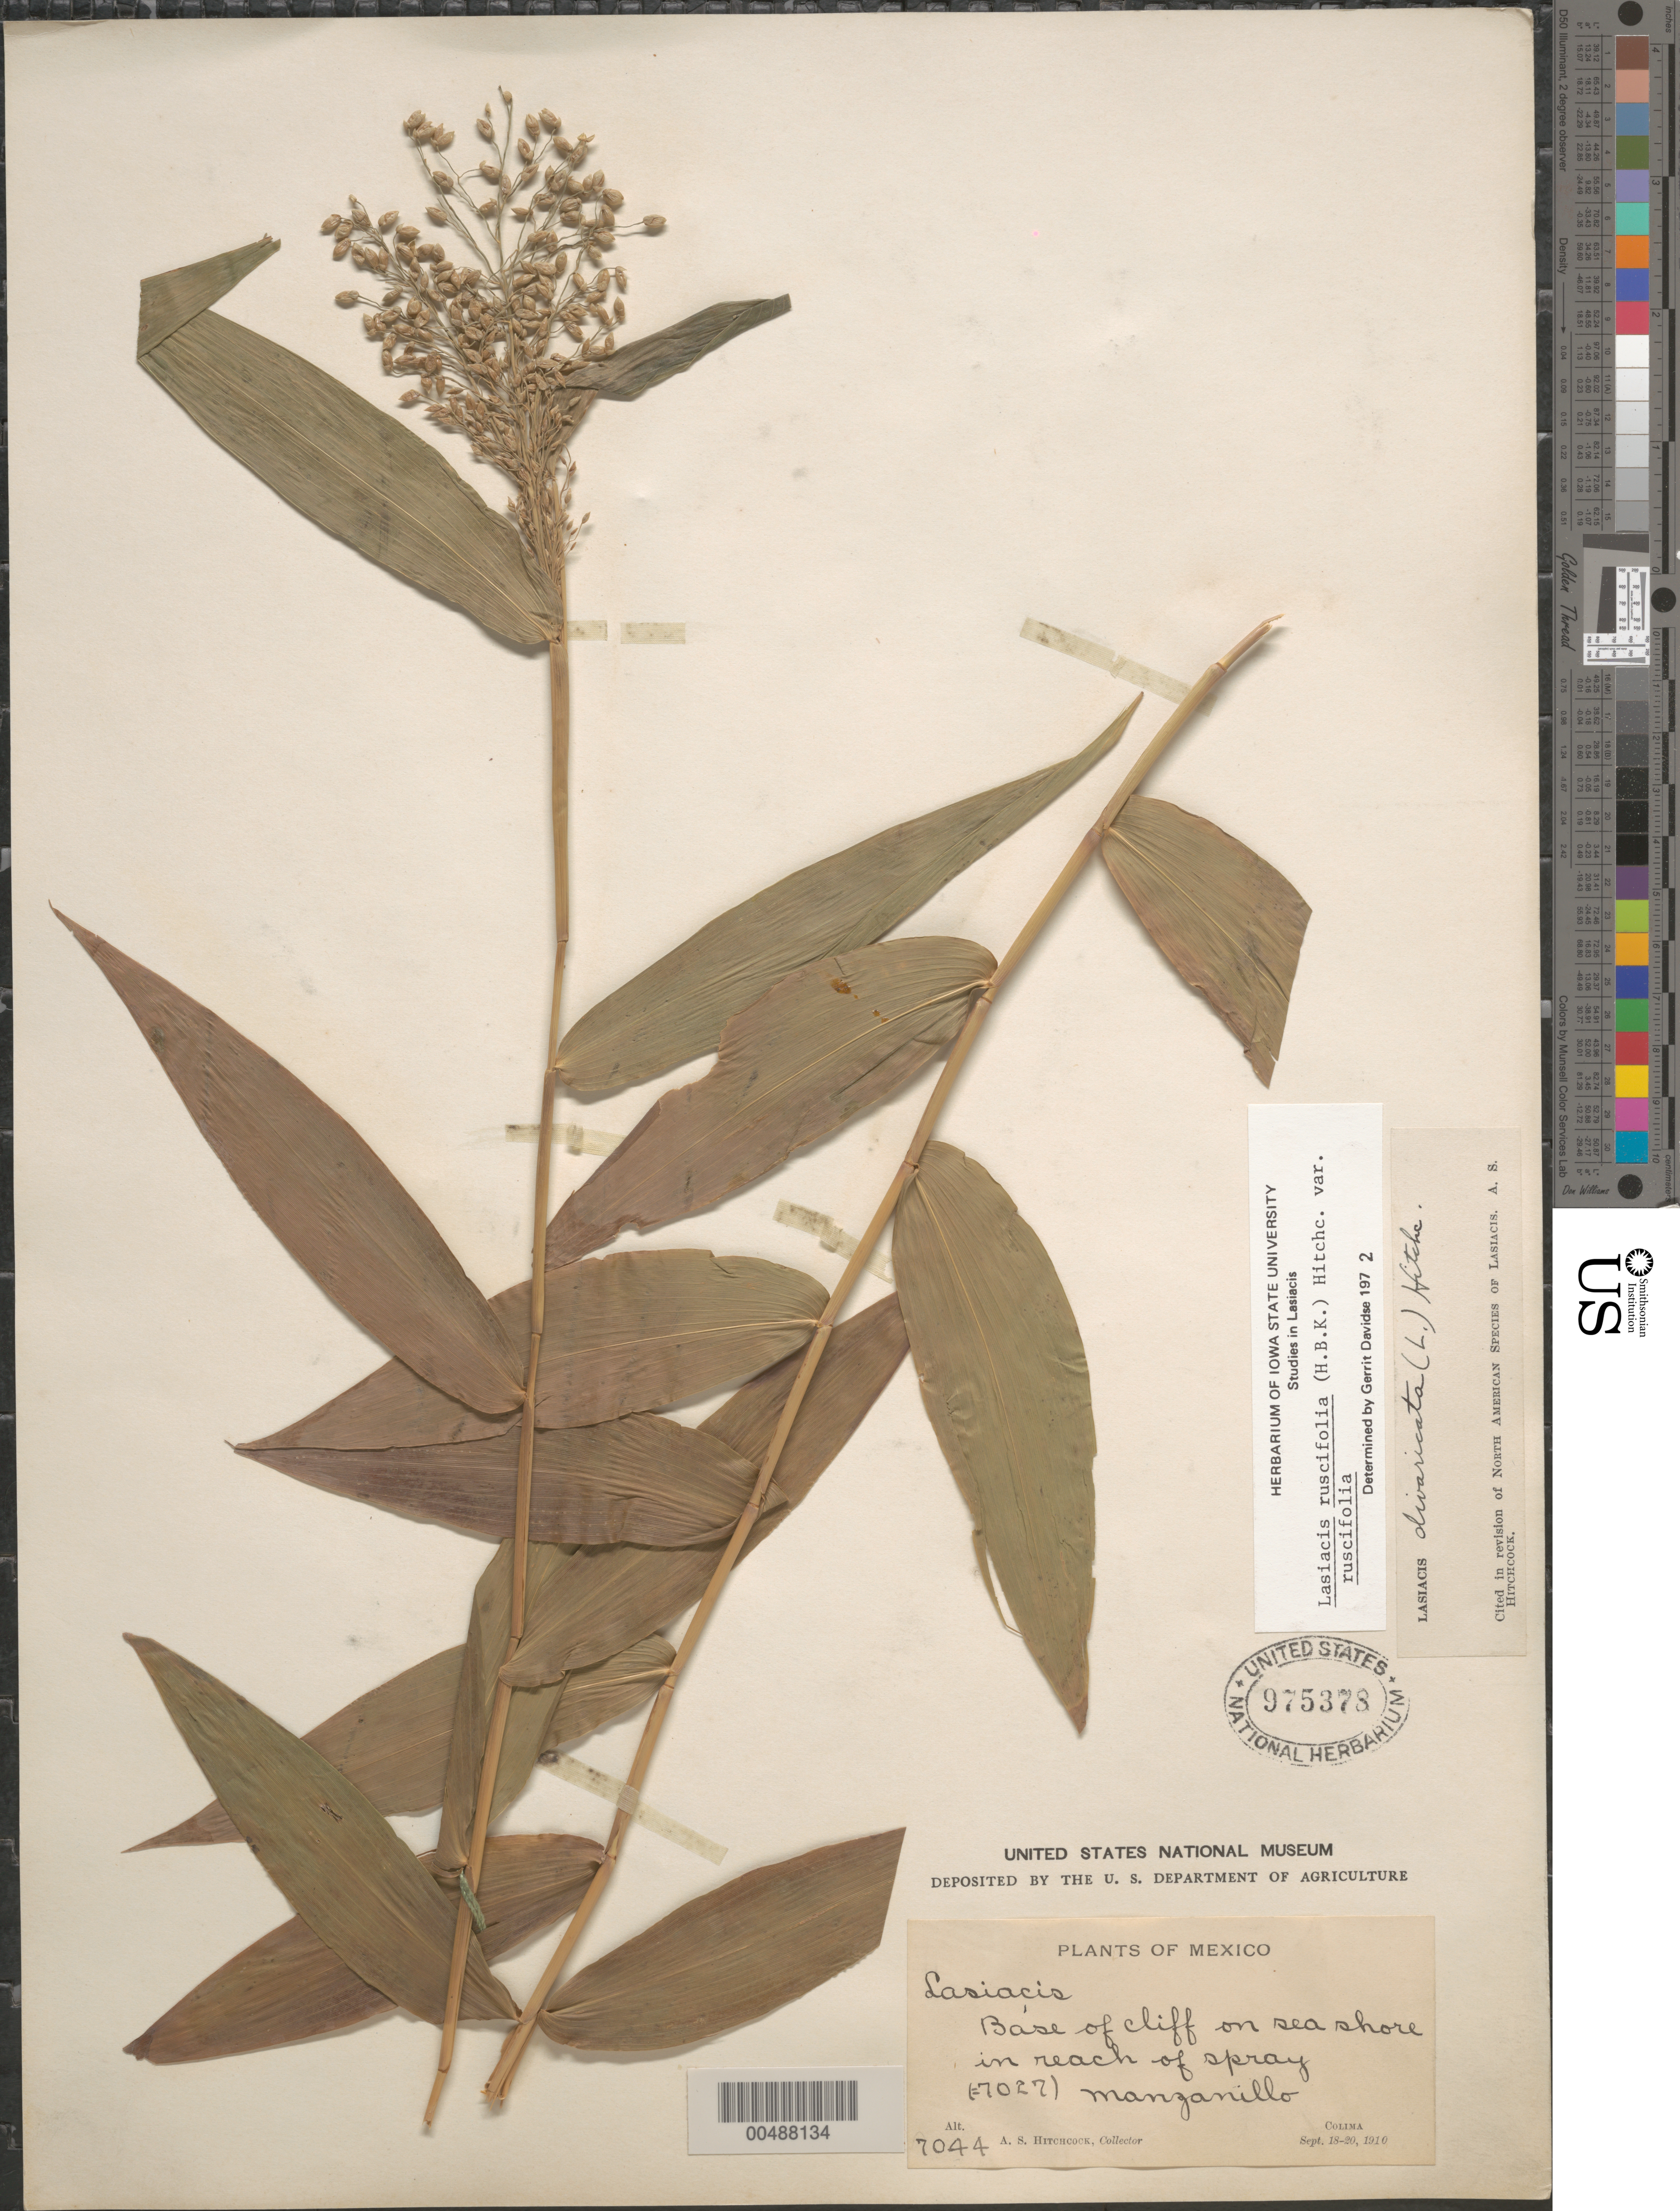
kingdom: Plantae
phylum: Tracheophyta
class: Liliopsida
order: Poales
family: Poaceae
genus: Lasiacis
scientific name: Lasiacis ruscifolia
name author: (Kunth) Hitchc.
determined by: Davidse, Gerrit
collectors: A. S. Hitchcock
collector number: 7044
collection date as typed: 18 Sep 1910 to 20 Sep 1910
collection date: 1910-09-18/1910-09-20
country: Mexico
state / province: Colima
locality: Manzanillo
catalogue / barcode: US 975378